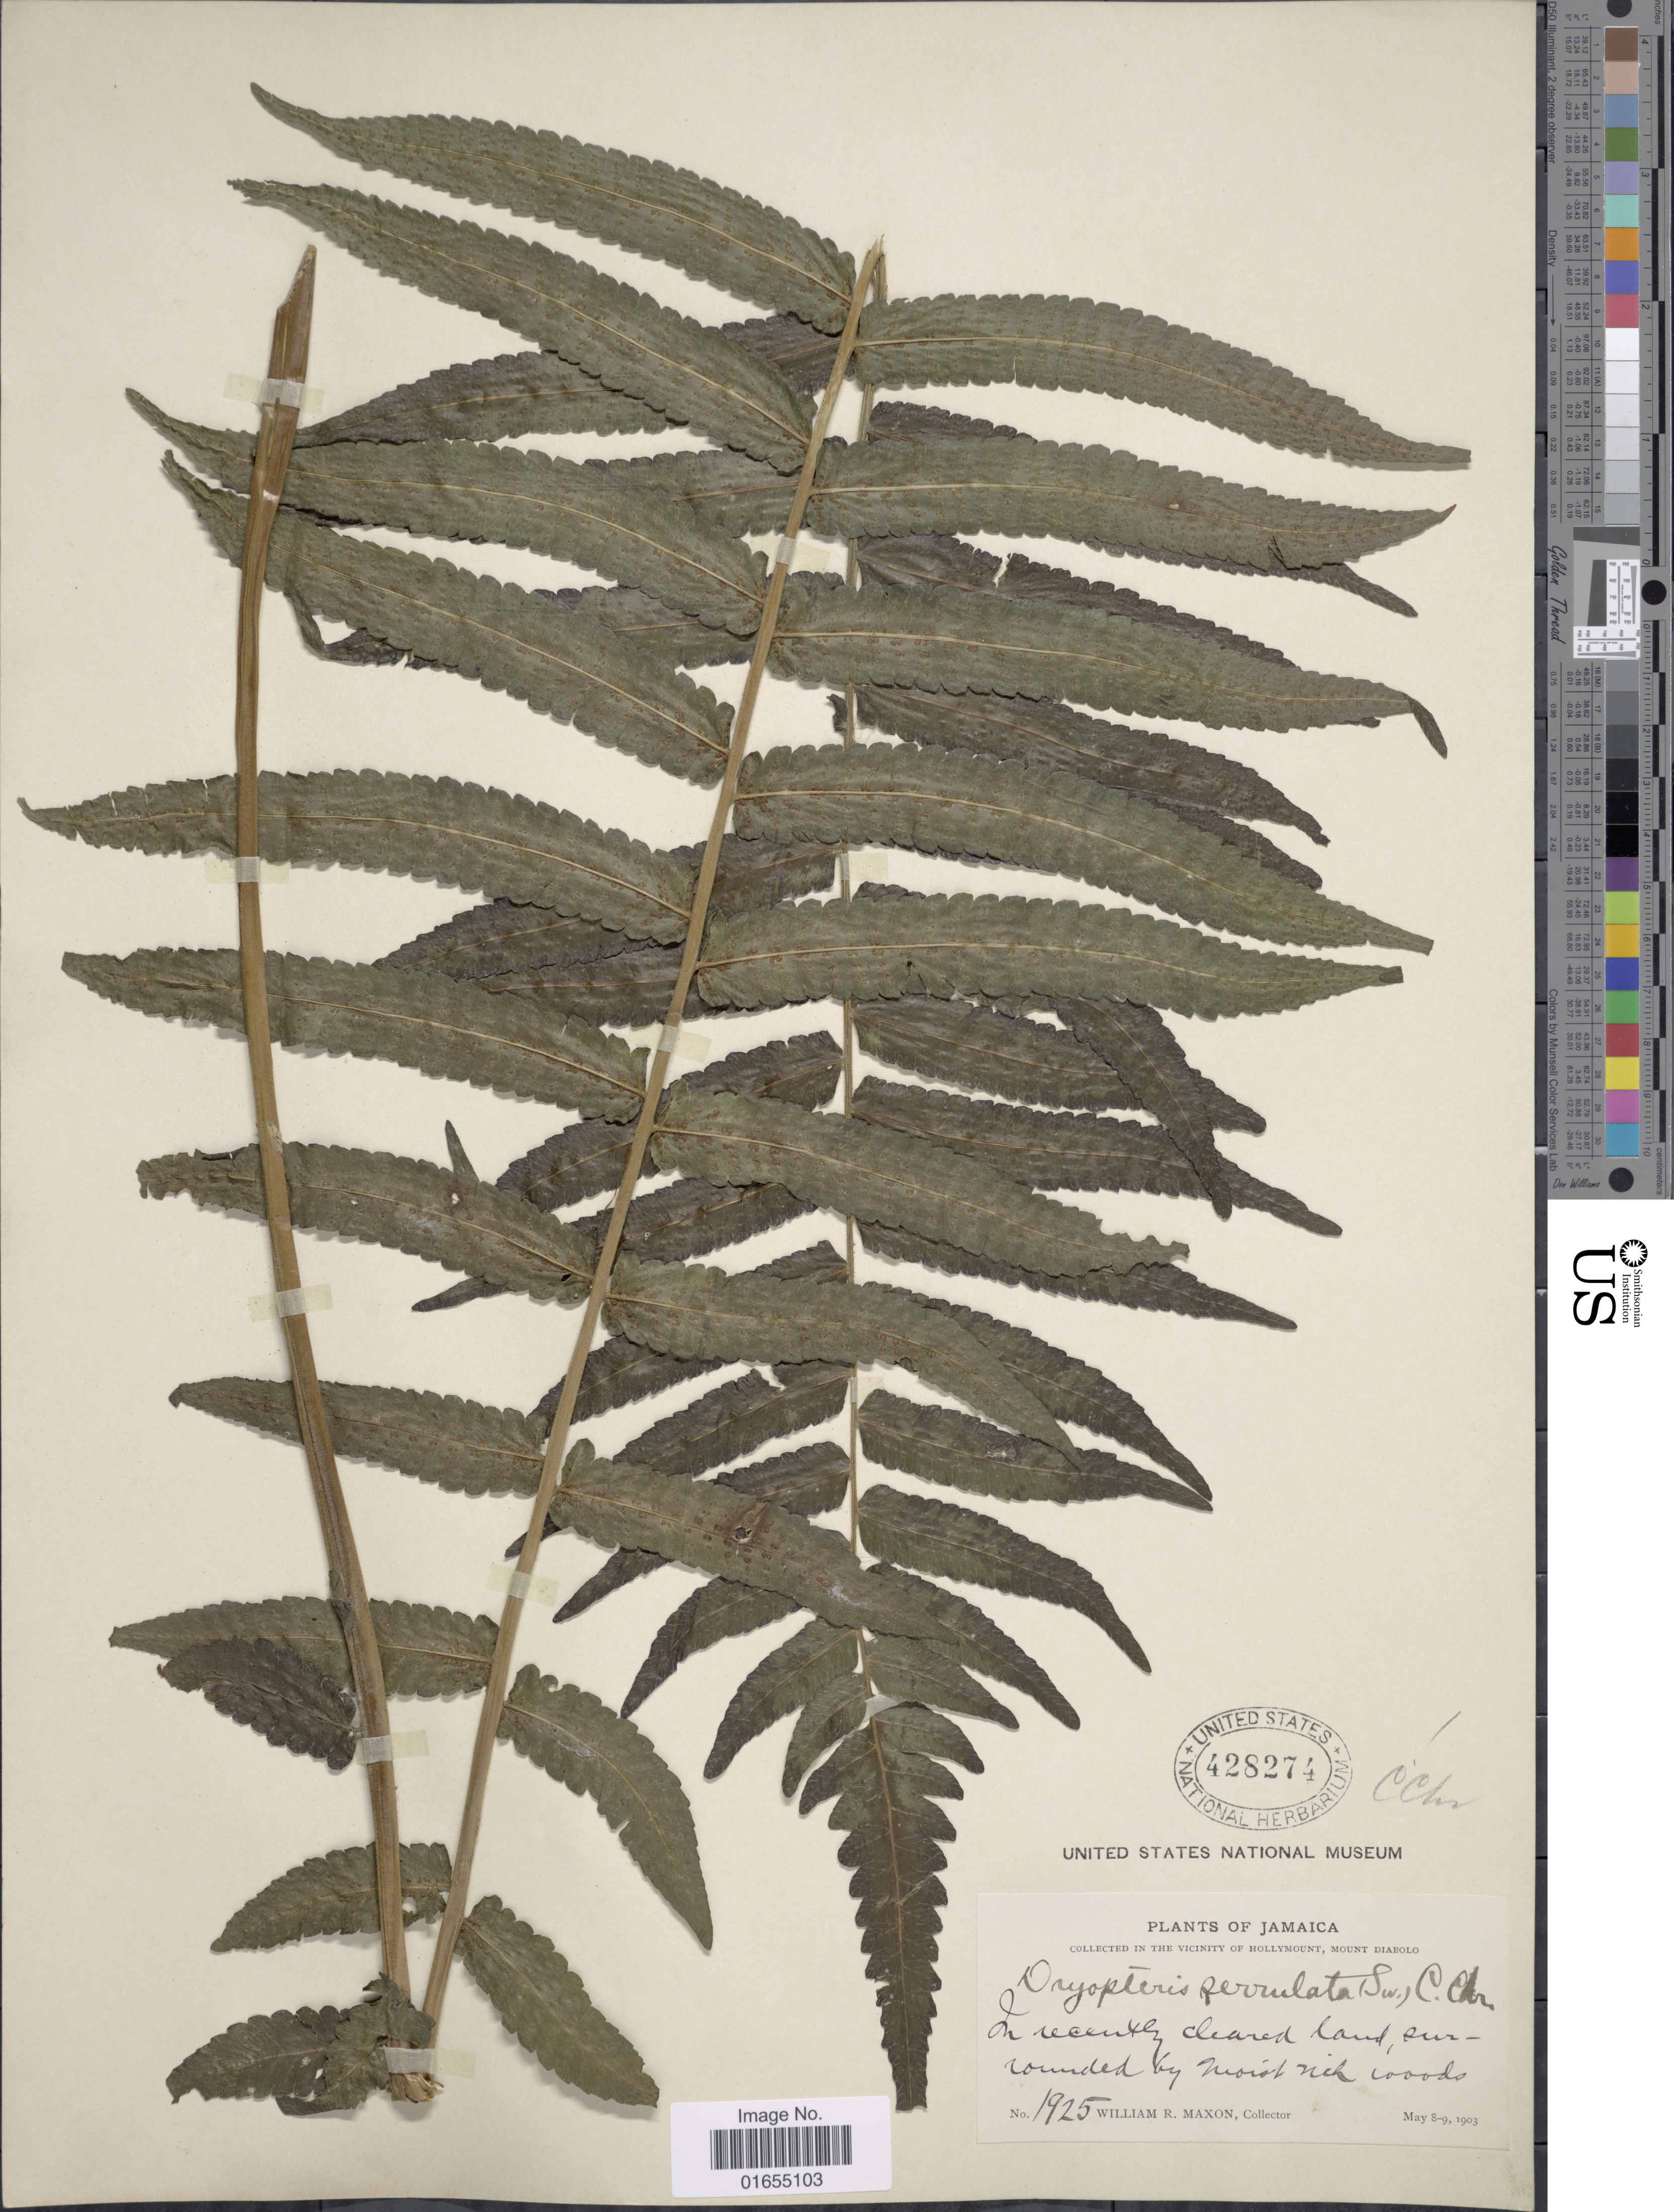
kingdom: Plantae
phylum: Tracheophyta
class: Polypodiopsida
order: Polypodiales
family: Thelypteridaceae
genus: Goniopteris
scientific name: Goniopteris serrulata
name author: (Sw.) J. Sm.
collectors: W. R. Maxon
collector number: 1925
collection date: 1903-05-08/1903-05-09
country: Jamaica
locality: Vicinity of Hollymount, Mount Diabolo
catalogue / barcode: US 428274